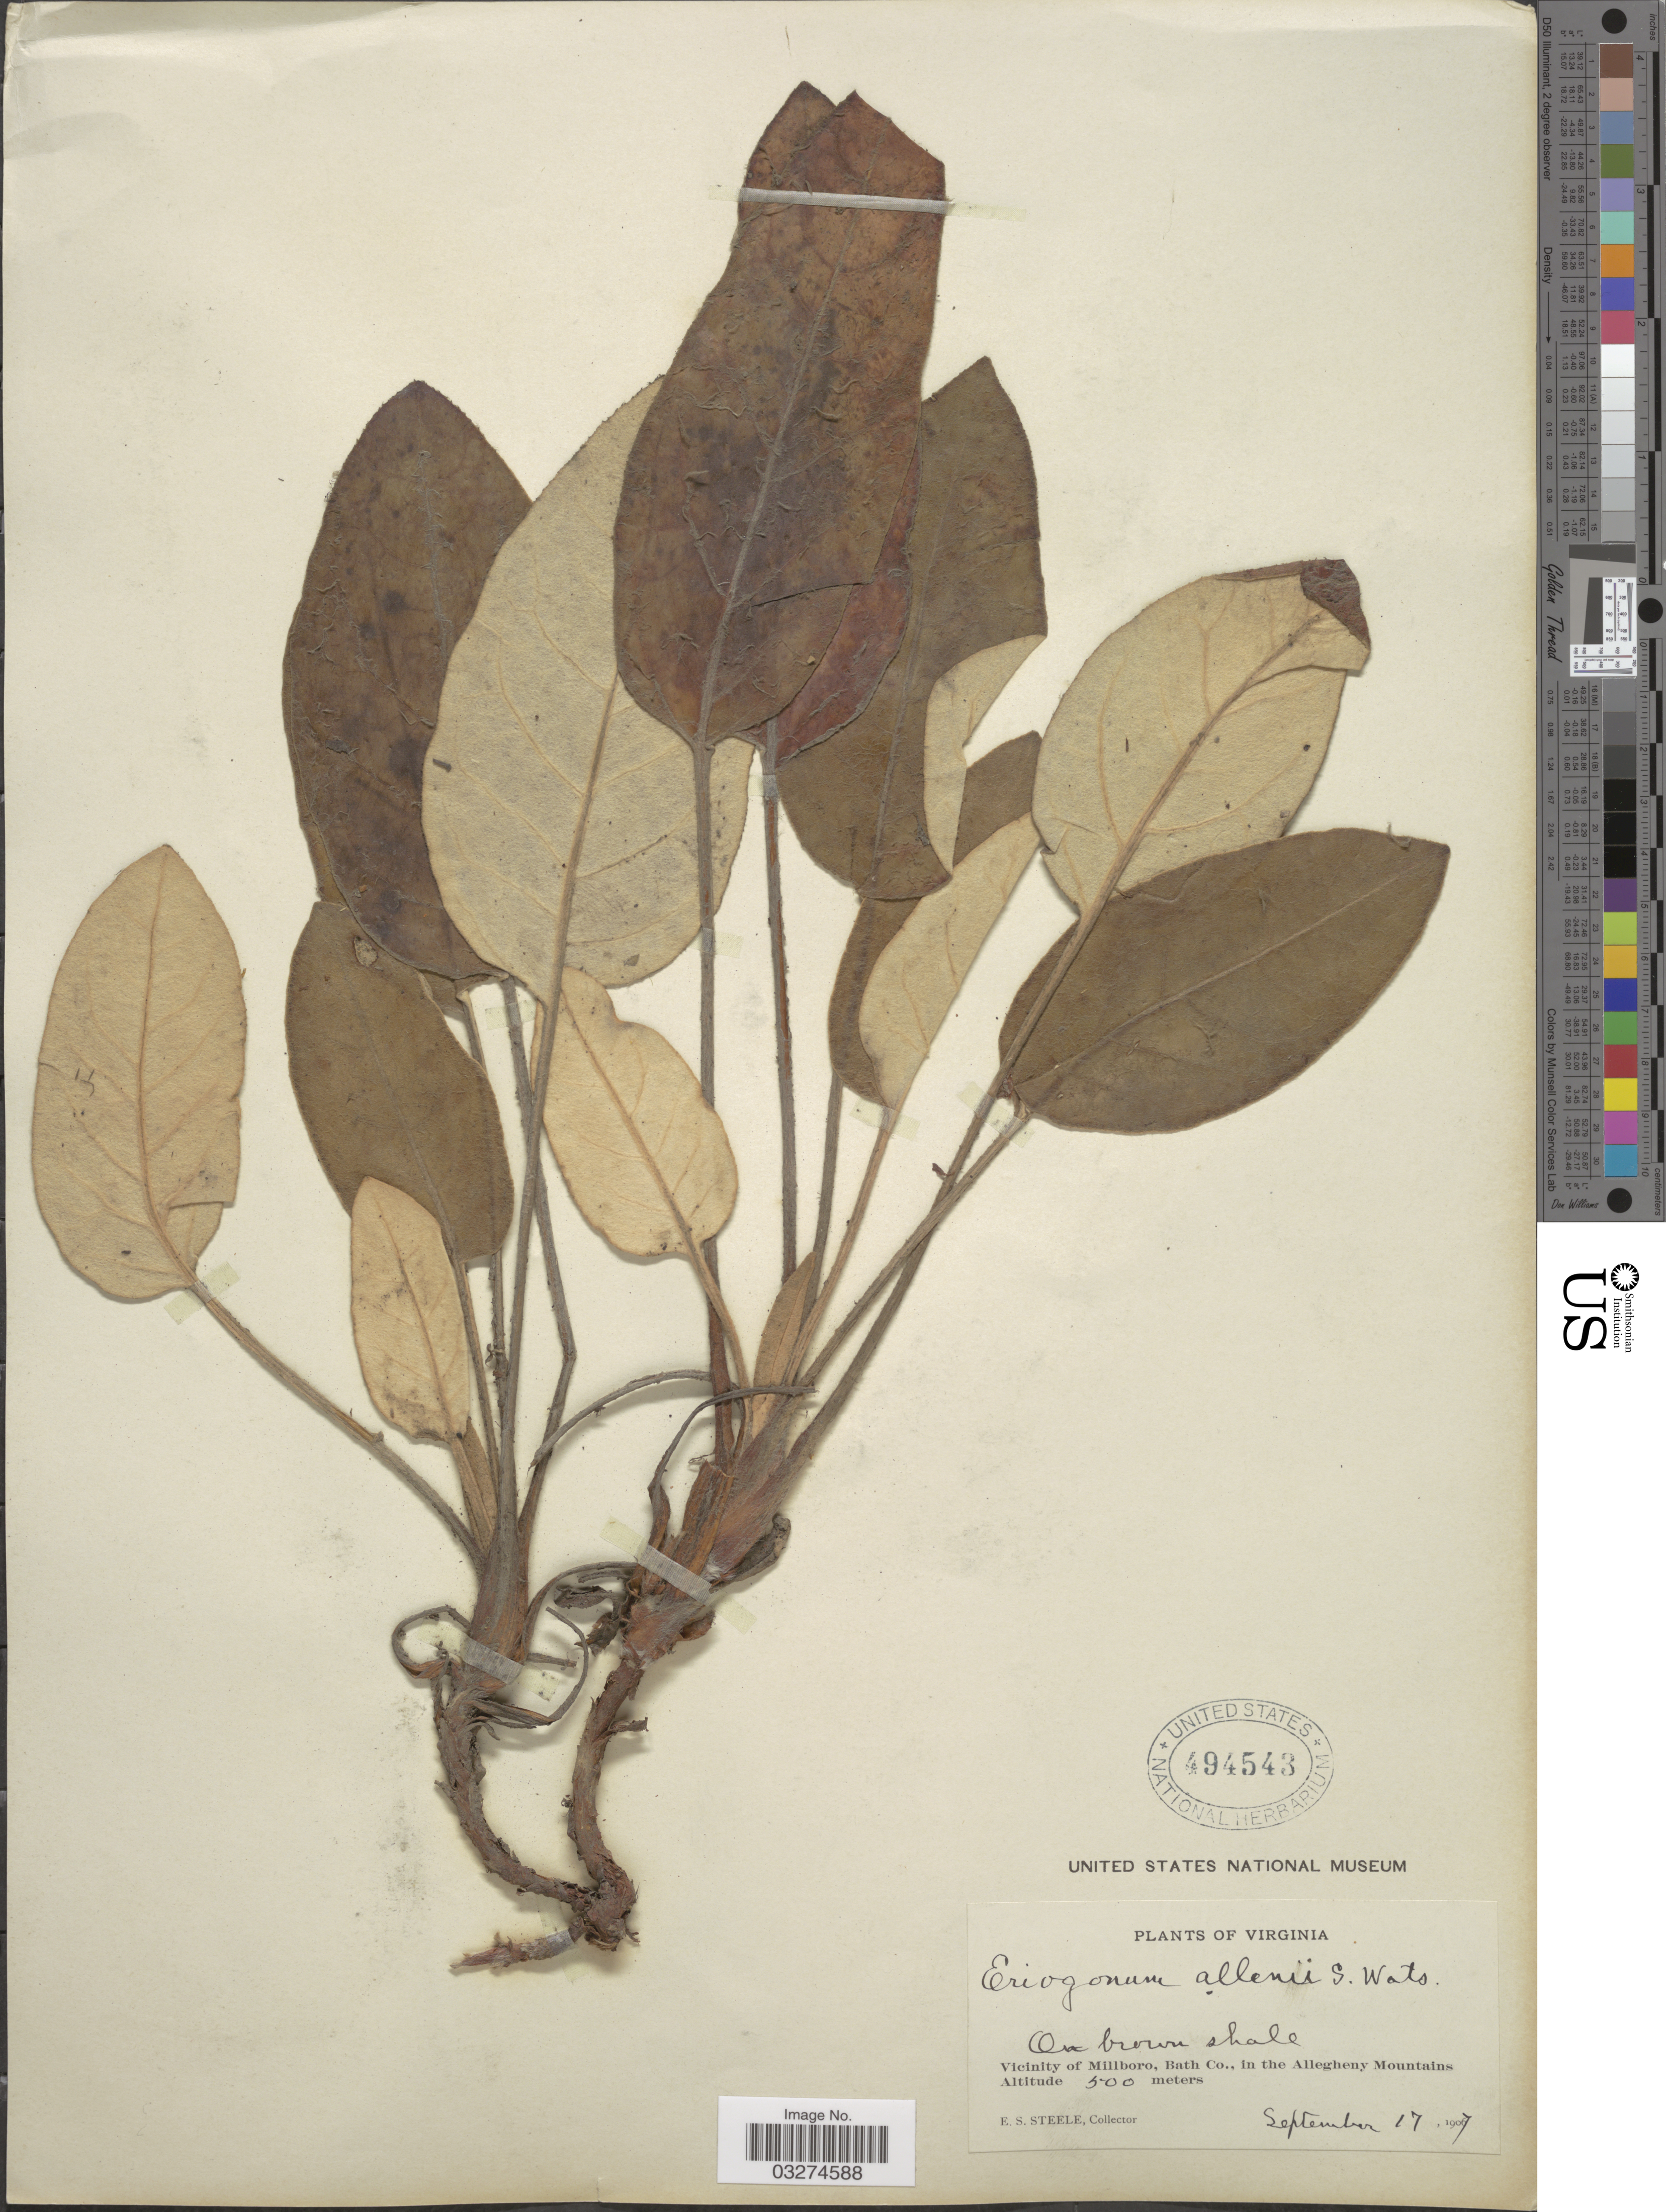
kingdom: Plantae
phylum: Tracheophyta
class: Magnoliopsida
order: Caryophyllales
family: Polygonaceae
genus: Eriogonum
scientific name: Eriogonum alleni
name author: S. Watson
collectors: E. Steele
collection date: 1907-09-17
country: United States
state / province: Virginia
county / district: Bath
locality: Vicinity of Millboro, Bath Co., in the Allegheny Mountains.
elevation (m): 500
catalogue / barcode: US 494543